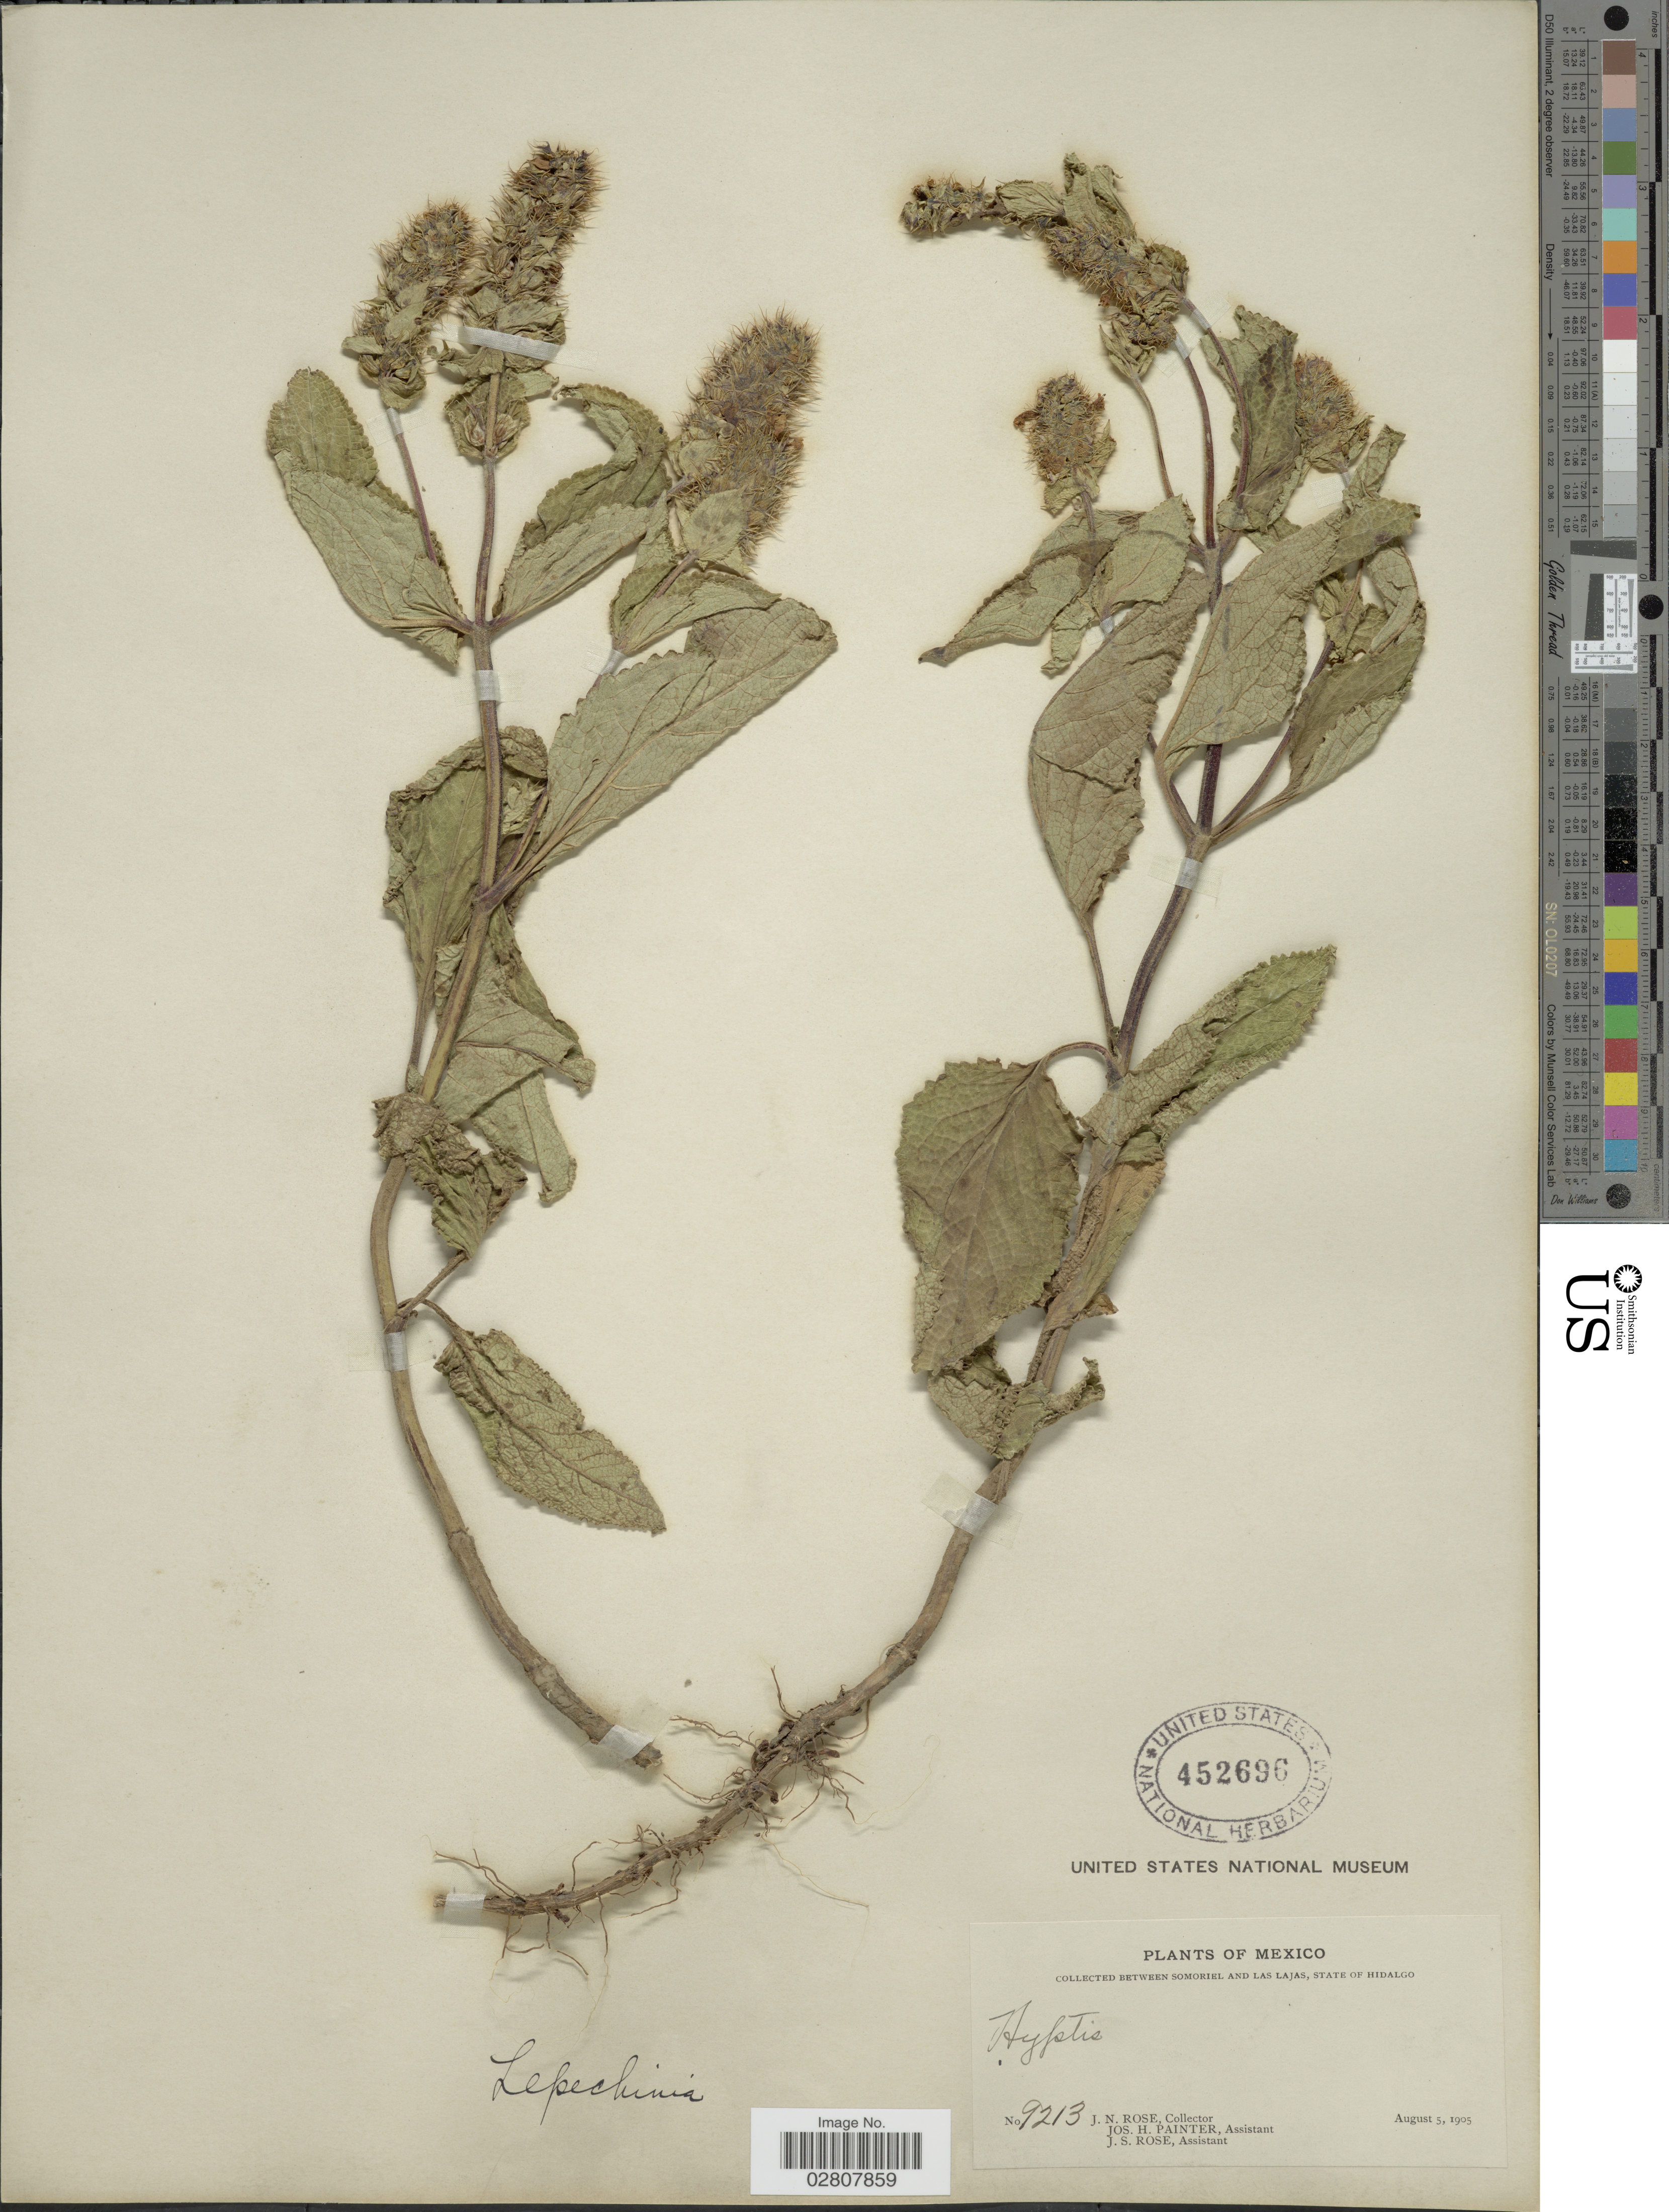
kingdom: Plantae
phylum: Tracheophyta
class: Magnoliopsida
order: Lamiales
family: Lamiaceae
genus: Lepechinia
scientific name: Lepechinia caulescens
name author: (Ortega) Epling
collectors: J. N. Rose, J. H. Painter & J. S. Rose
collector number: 9213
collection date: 1905-08-05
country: Mexico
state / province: Hidalgo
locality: Between Somoriel and Las Lajas.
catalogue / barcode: US 452696